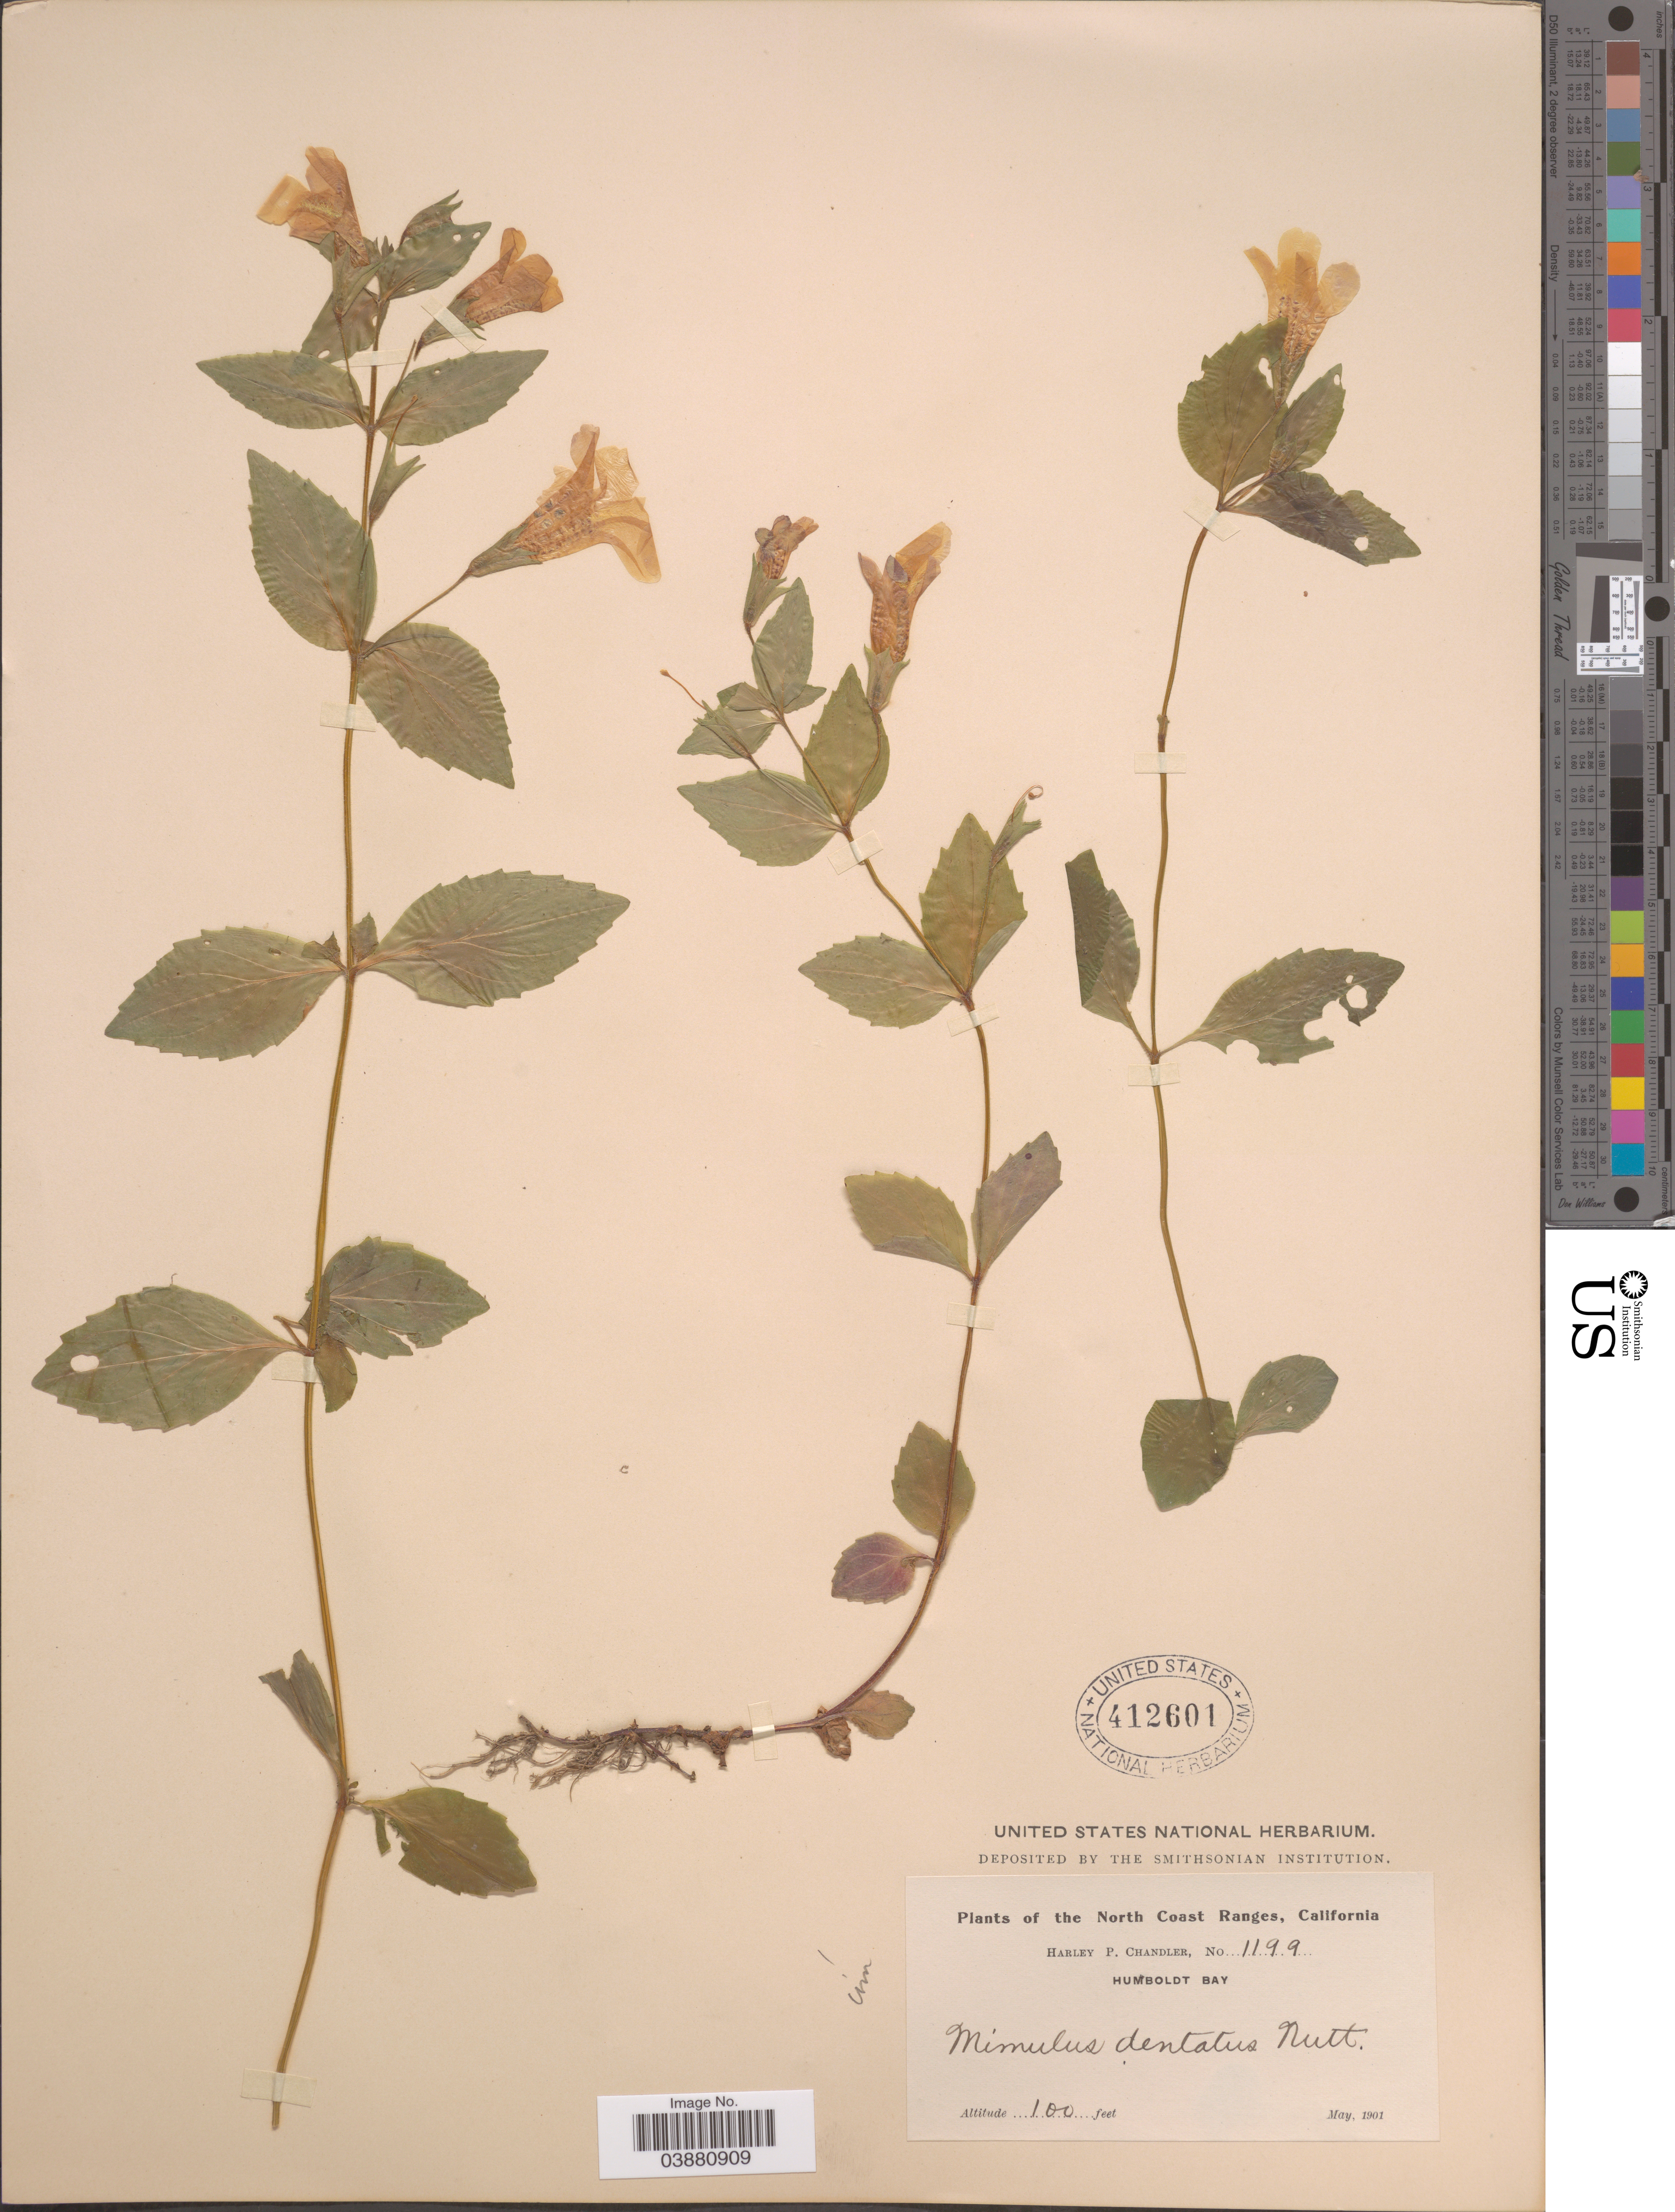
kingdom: Plantae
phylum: Tracheophyta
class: Magnoliopsida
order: Lamiales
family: Phrymaceae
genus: Mimulus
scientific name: Mimulus dentatus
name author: Nutt. ex Benth.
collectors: H. Chandler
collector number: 1199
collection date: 1901-05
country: United States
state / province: California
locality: The North Coast Ranges. Humboldt Bay.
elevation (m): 30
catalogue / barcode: US 412601